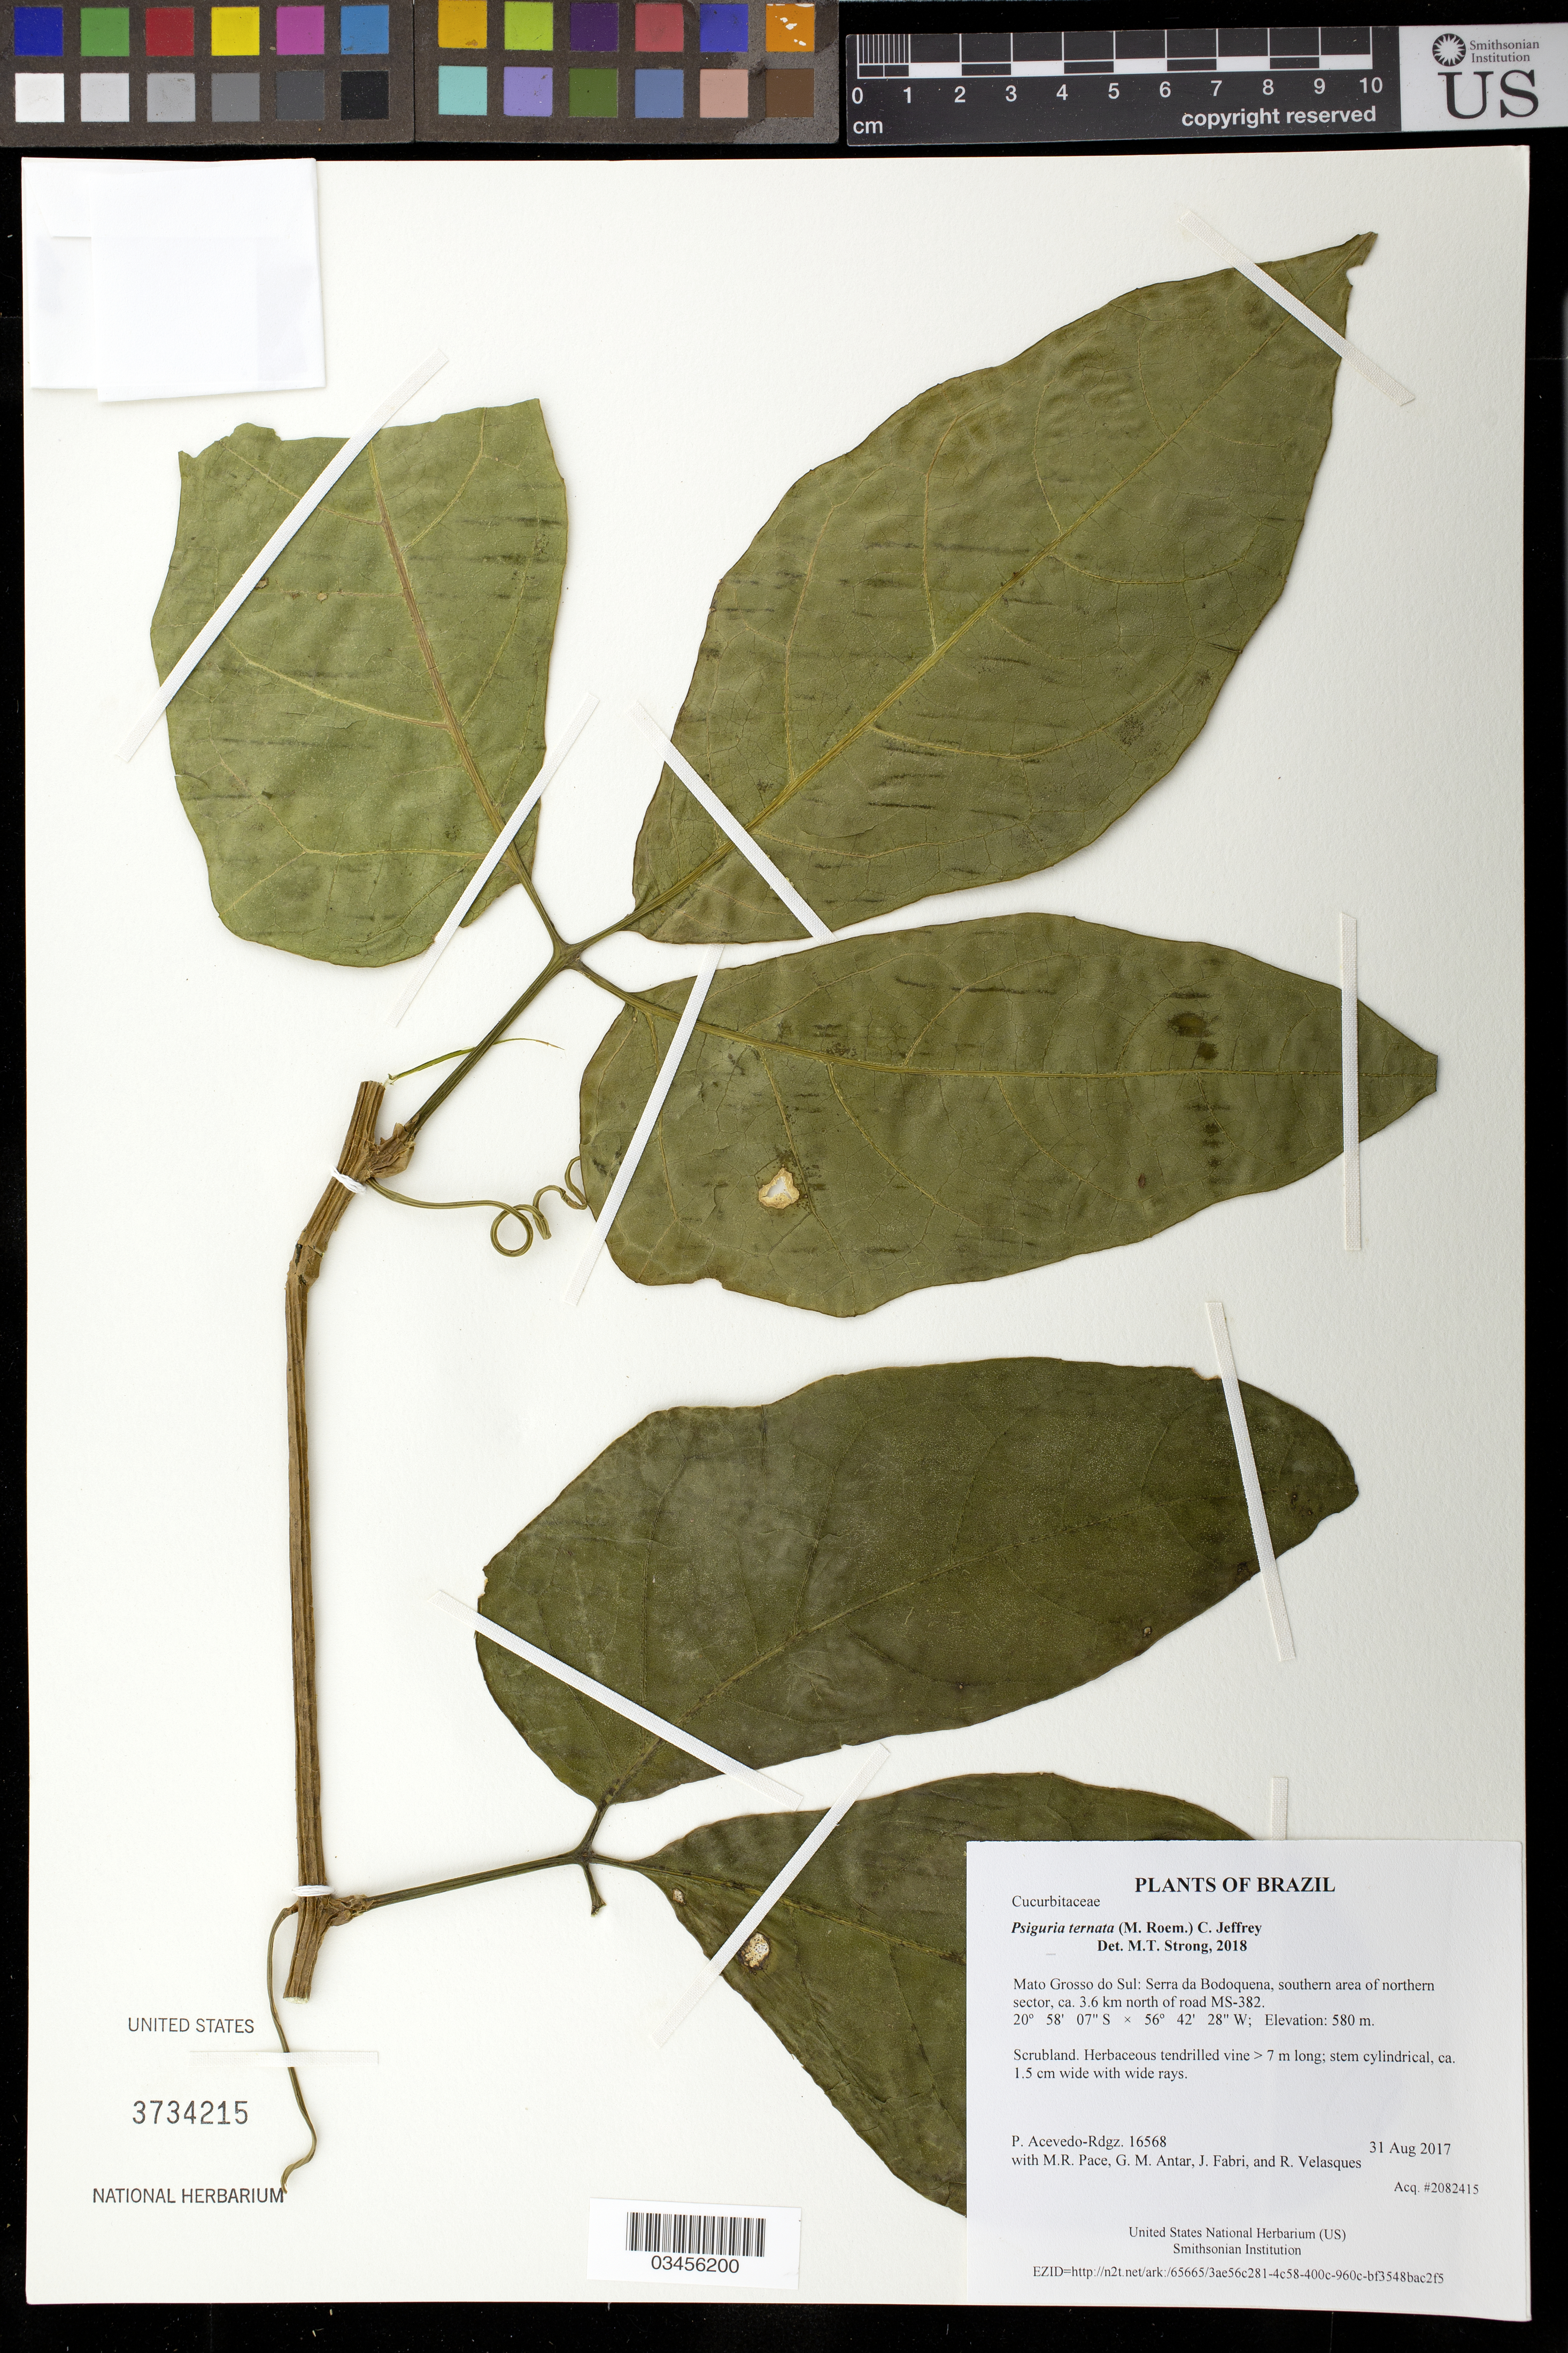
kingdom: Plantae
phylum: Tracheophyta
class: Magnoliopsida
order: Cucurbitales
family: Cucurbitaceae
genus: Psiguria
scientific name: Psiguria ternata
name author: (M. Roem.) C. Jeffrey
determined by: Strong, Mark T., (BOT), Smithsonian Institution - National Museum of Natural History (UNITED STATES)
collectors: P. Acevedo-Rodr., M. R. Pace, G. M. Antar, J. Fabri & R. Velasques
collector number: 16568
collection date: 2017-08-31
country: Brazil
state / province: Mato Grosso do Sul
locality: Serra da Bodoquena, southern area of northern sector, ca. 3.6 km north of road MS-382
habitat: Scrubland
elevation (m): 580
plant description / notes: US, MO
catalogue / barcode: US 3734215